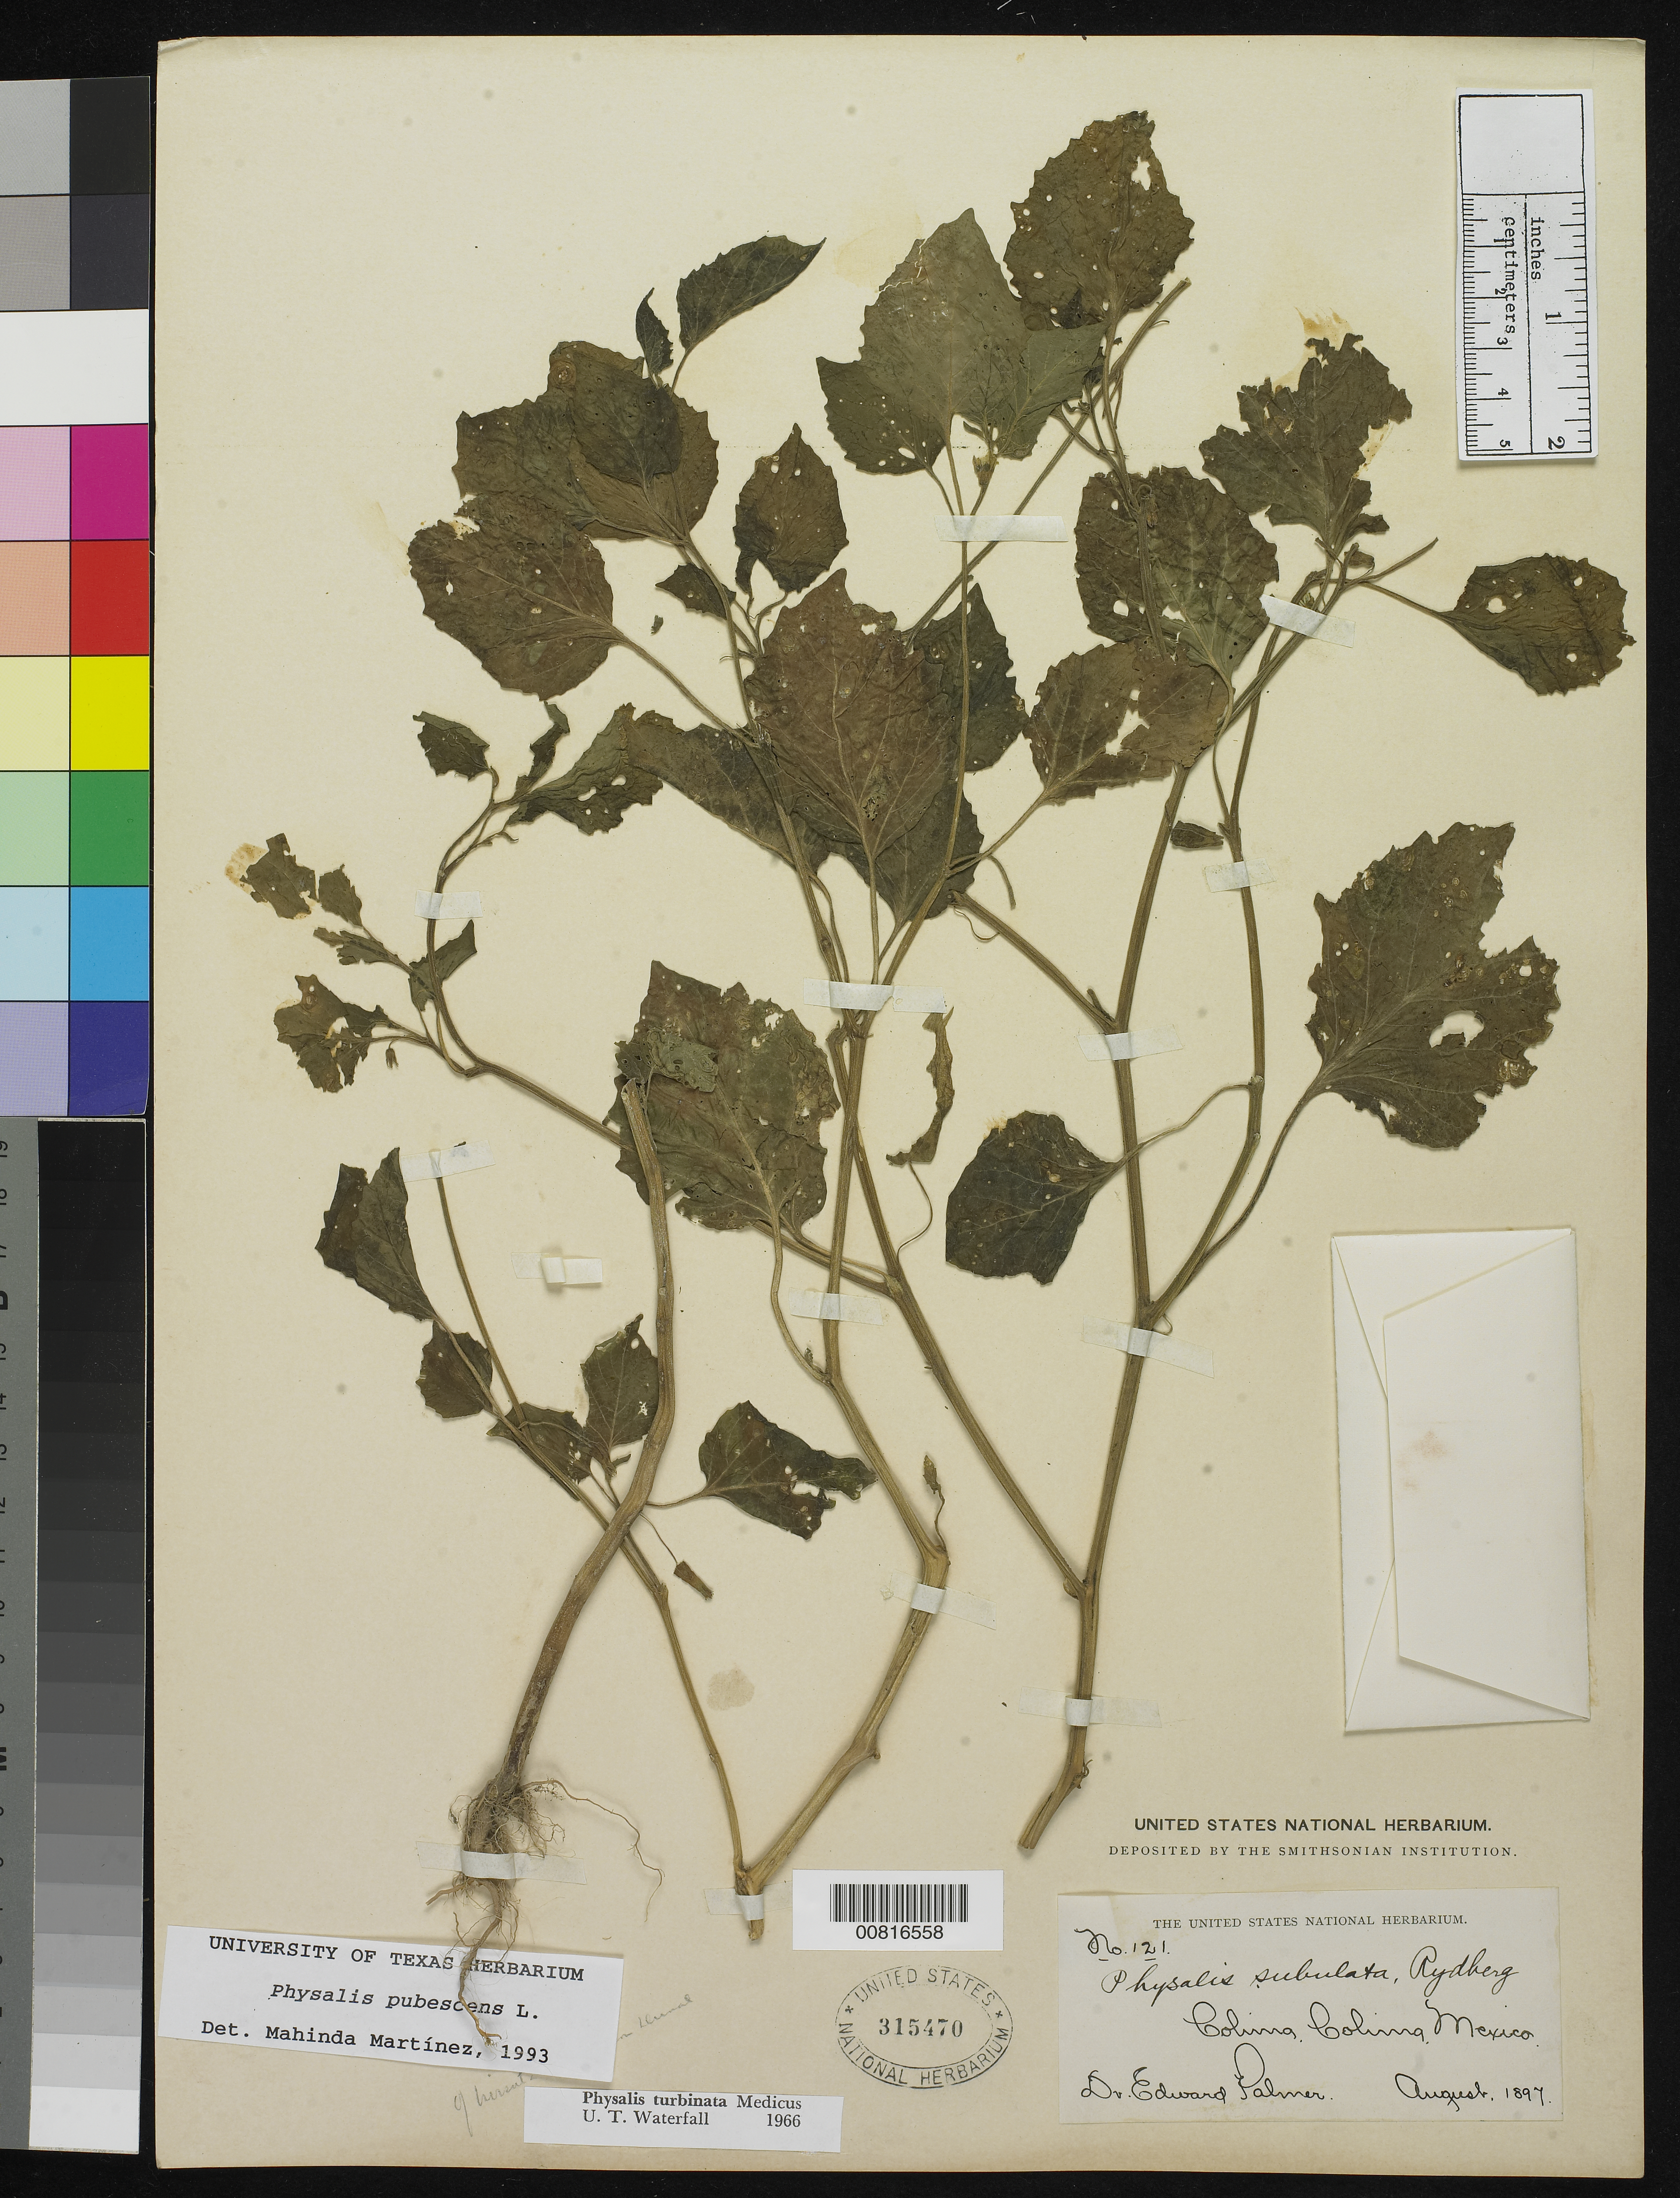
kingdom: Plantae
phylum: Tracheophyta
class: Magnoliopsida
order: Solanales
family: Solanaceae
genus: Physalis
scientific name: Physalis pubescens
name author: L.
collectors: E. Palmer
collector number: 121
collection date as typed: Aug 1897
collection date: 1897-08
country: Mexico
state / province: Colima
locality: Colima, Colima.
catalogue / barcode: US 315470